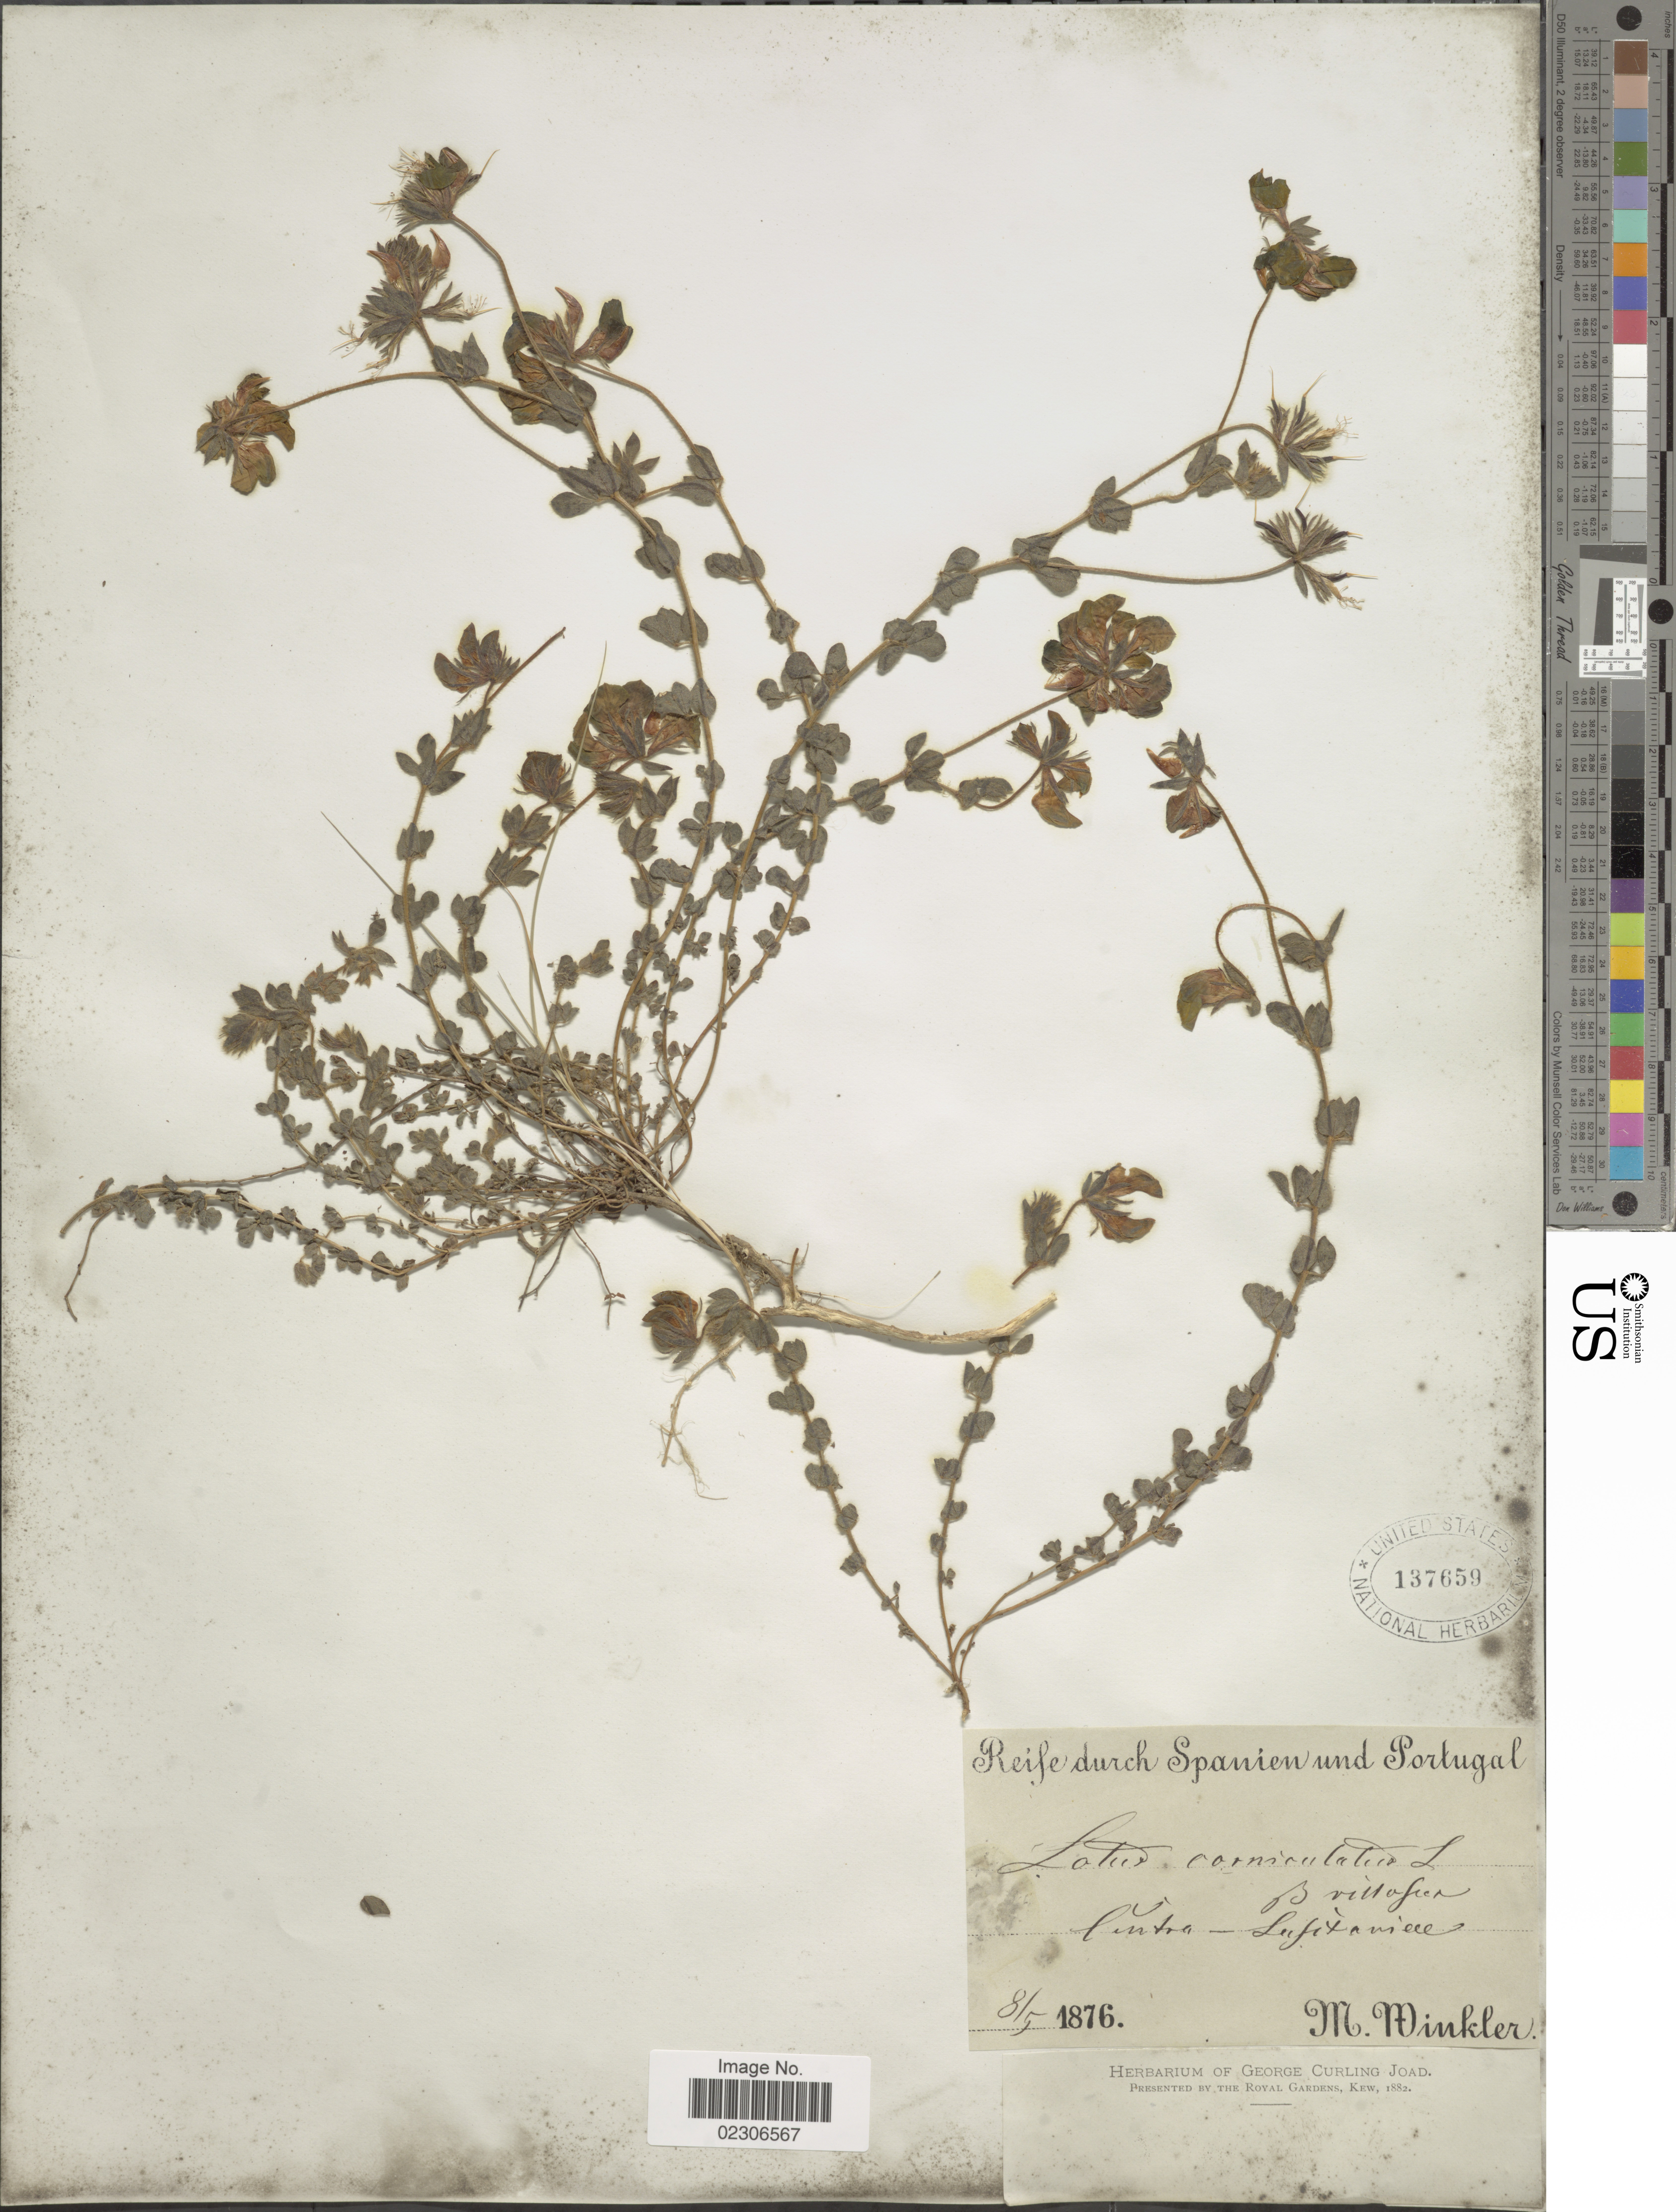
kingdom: Plantae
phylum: Tracheophyta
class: Magnoliopsida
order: Fabales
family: Fabaceae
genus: Lotus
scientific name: Lotus corniculatus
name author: L.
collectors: M. Winkler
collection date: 1876-05-08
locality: Spanien und Portugal [unsure placement]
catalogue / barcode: US 137659